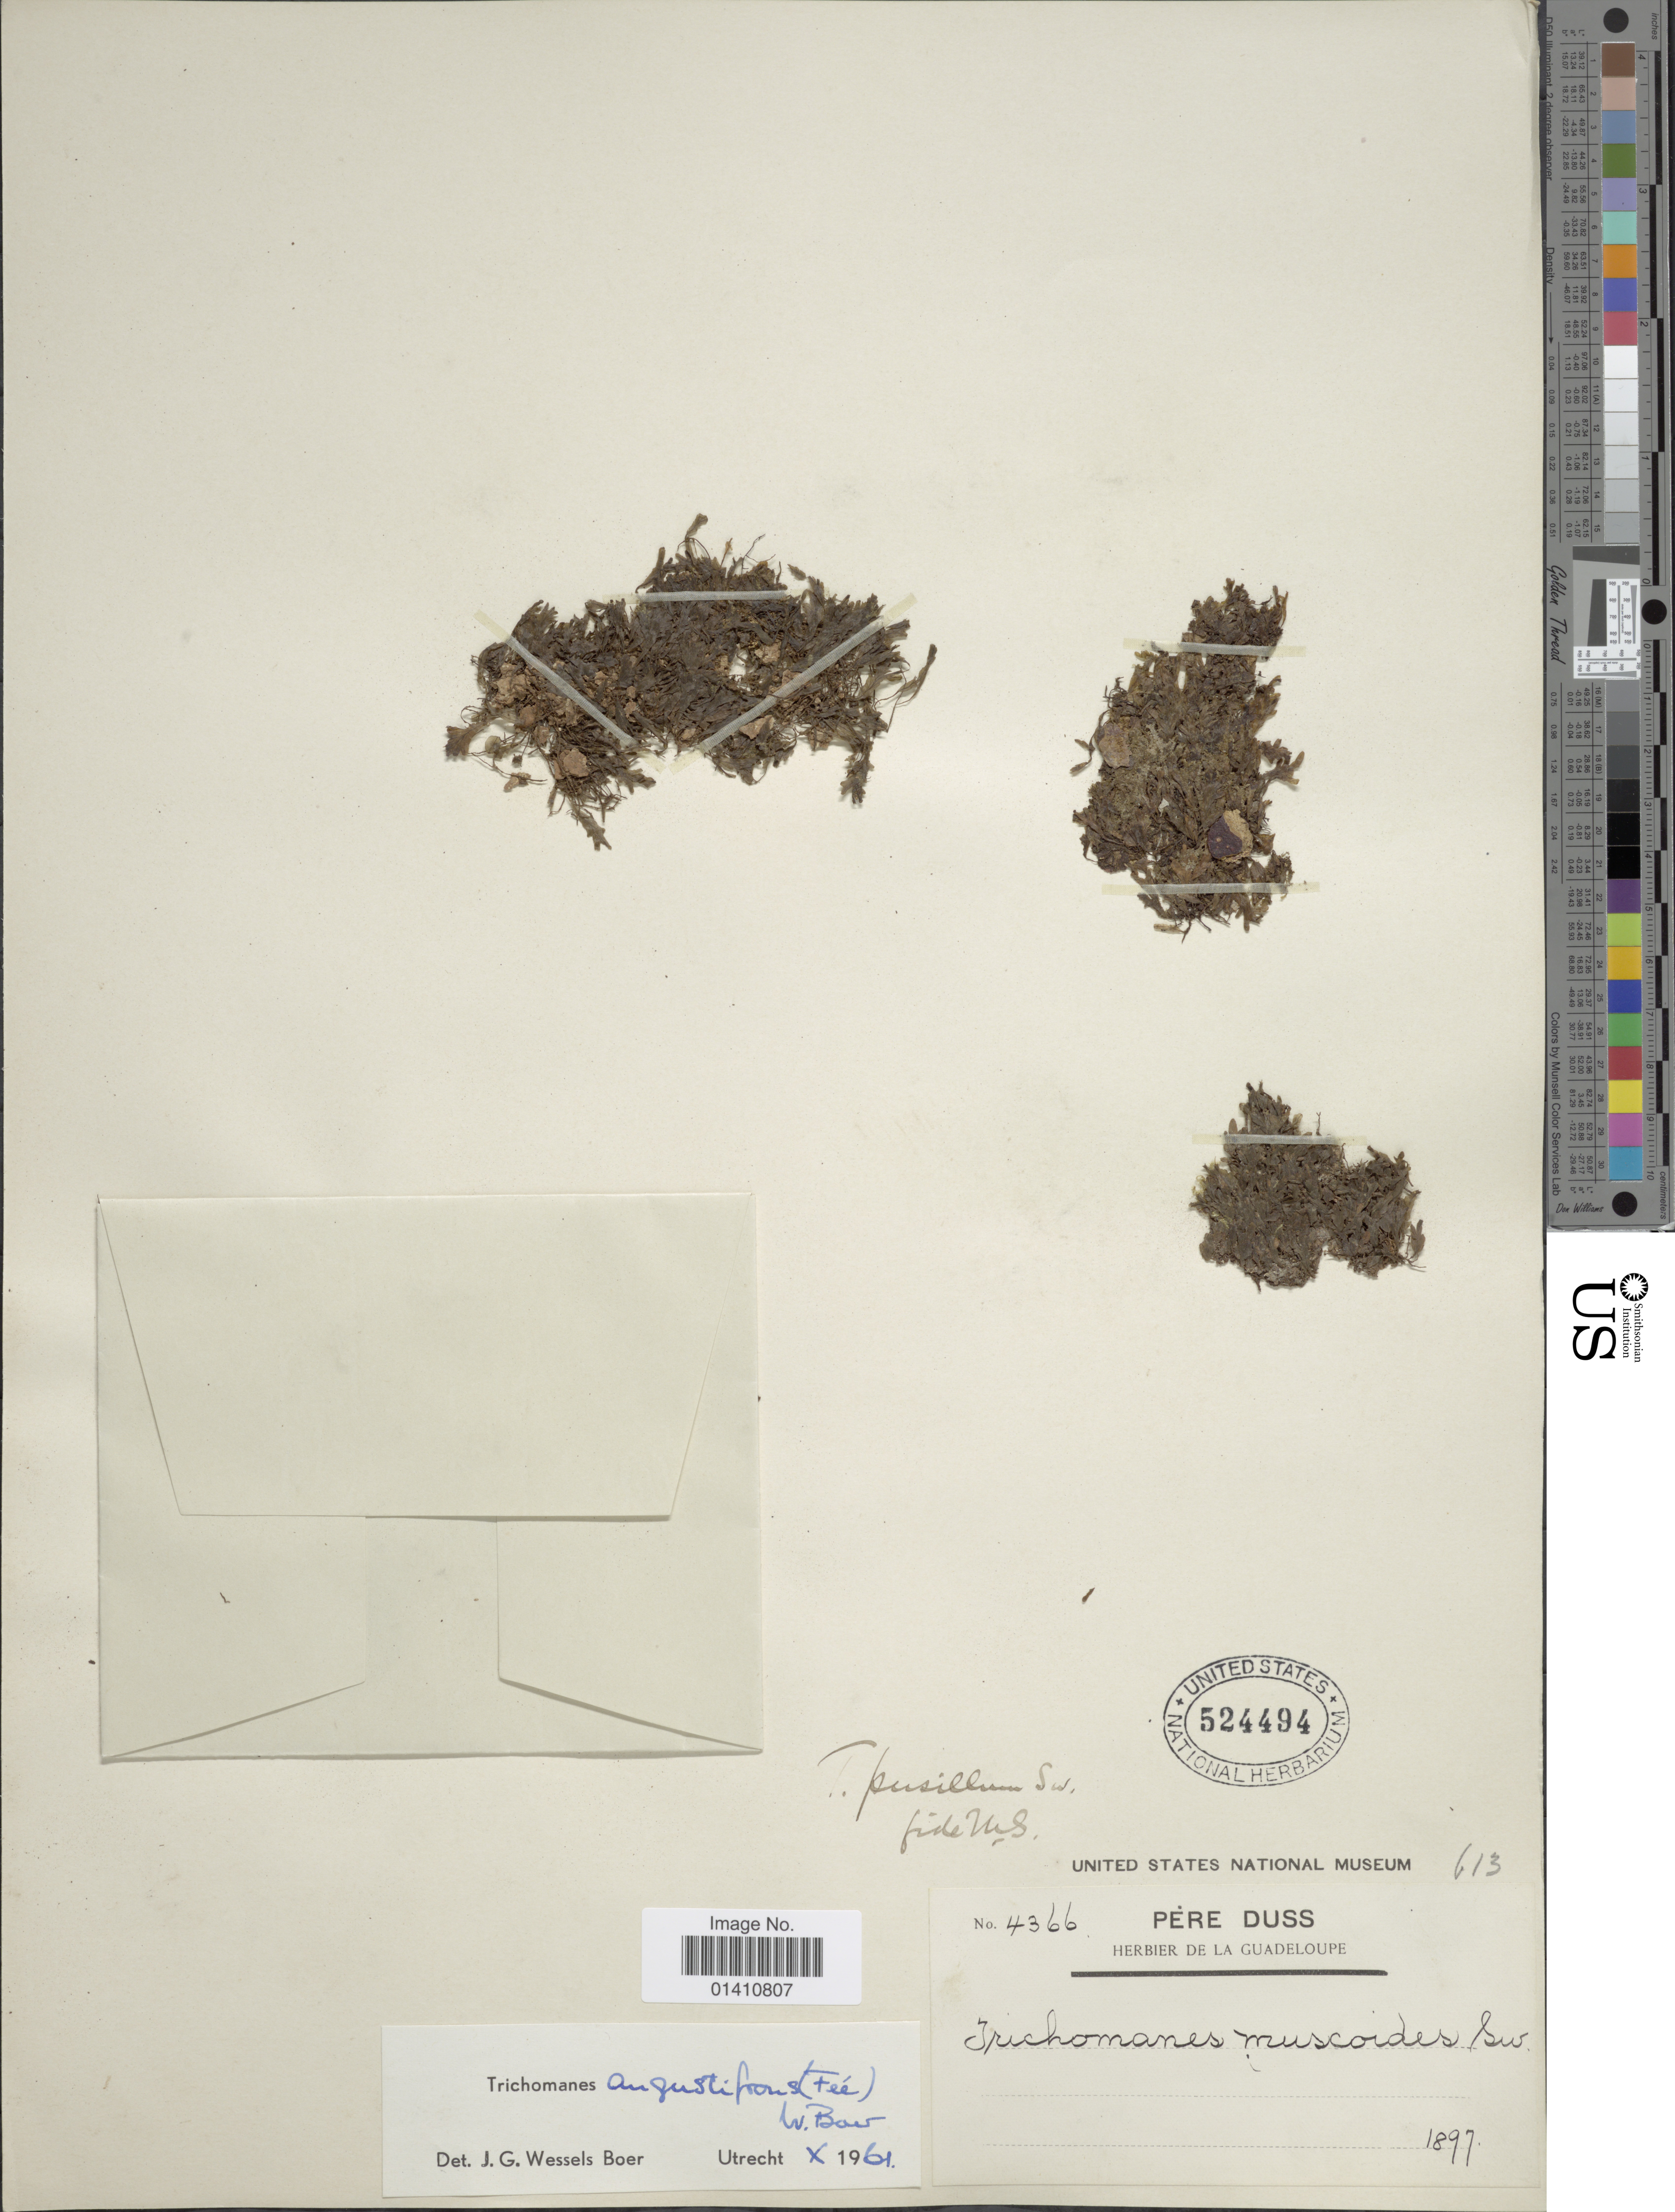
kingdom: Plantae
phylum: Tracheophyta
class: Polypodiopsida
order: Hymenophyllales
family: Hymenophyllaceae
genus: Didymoglossum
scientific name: Didymoglossum angustifrons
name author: Fée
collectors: Père Duss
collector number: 4366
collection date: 1897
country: Guadeloupe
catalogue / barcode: US 524494